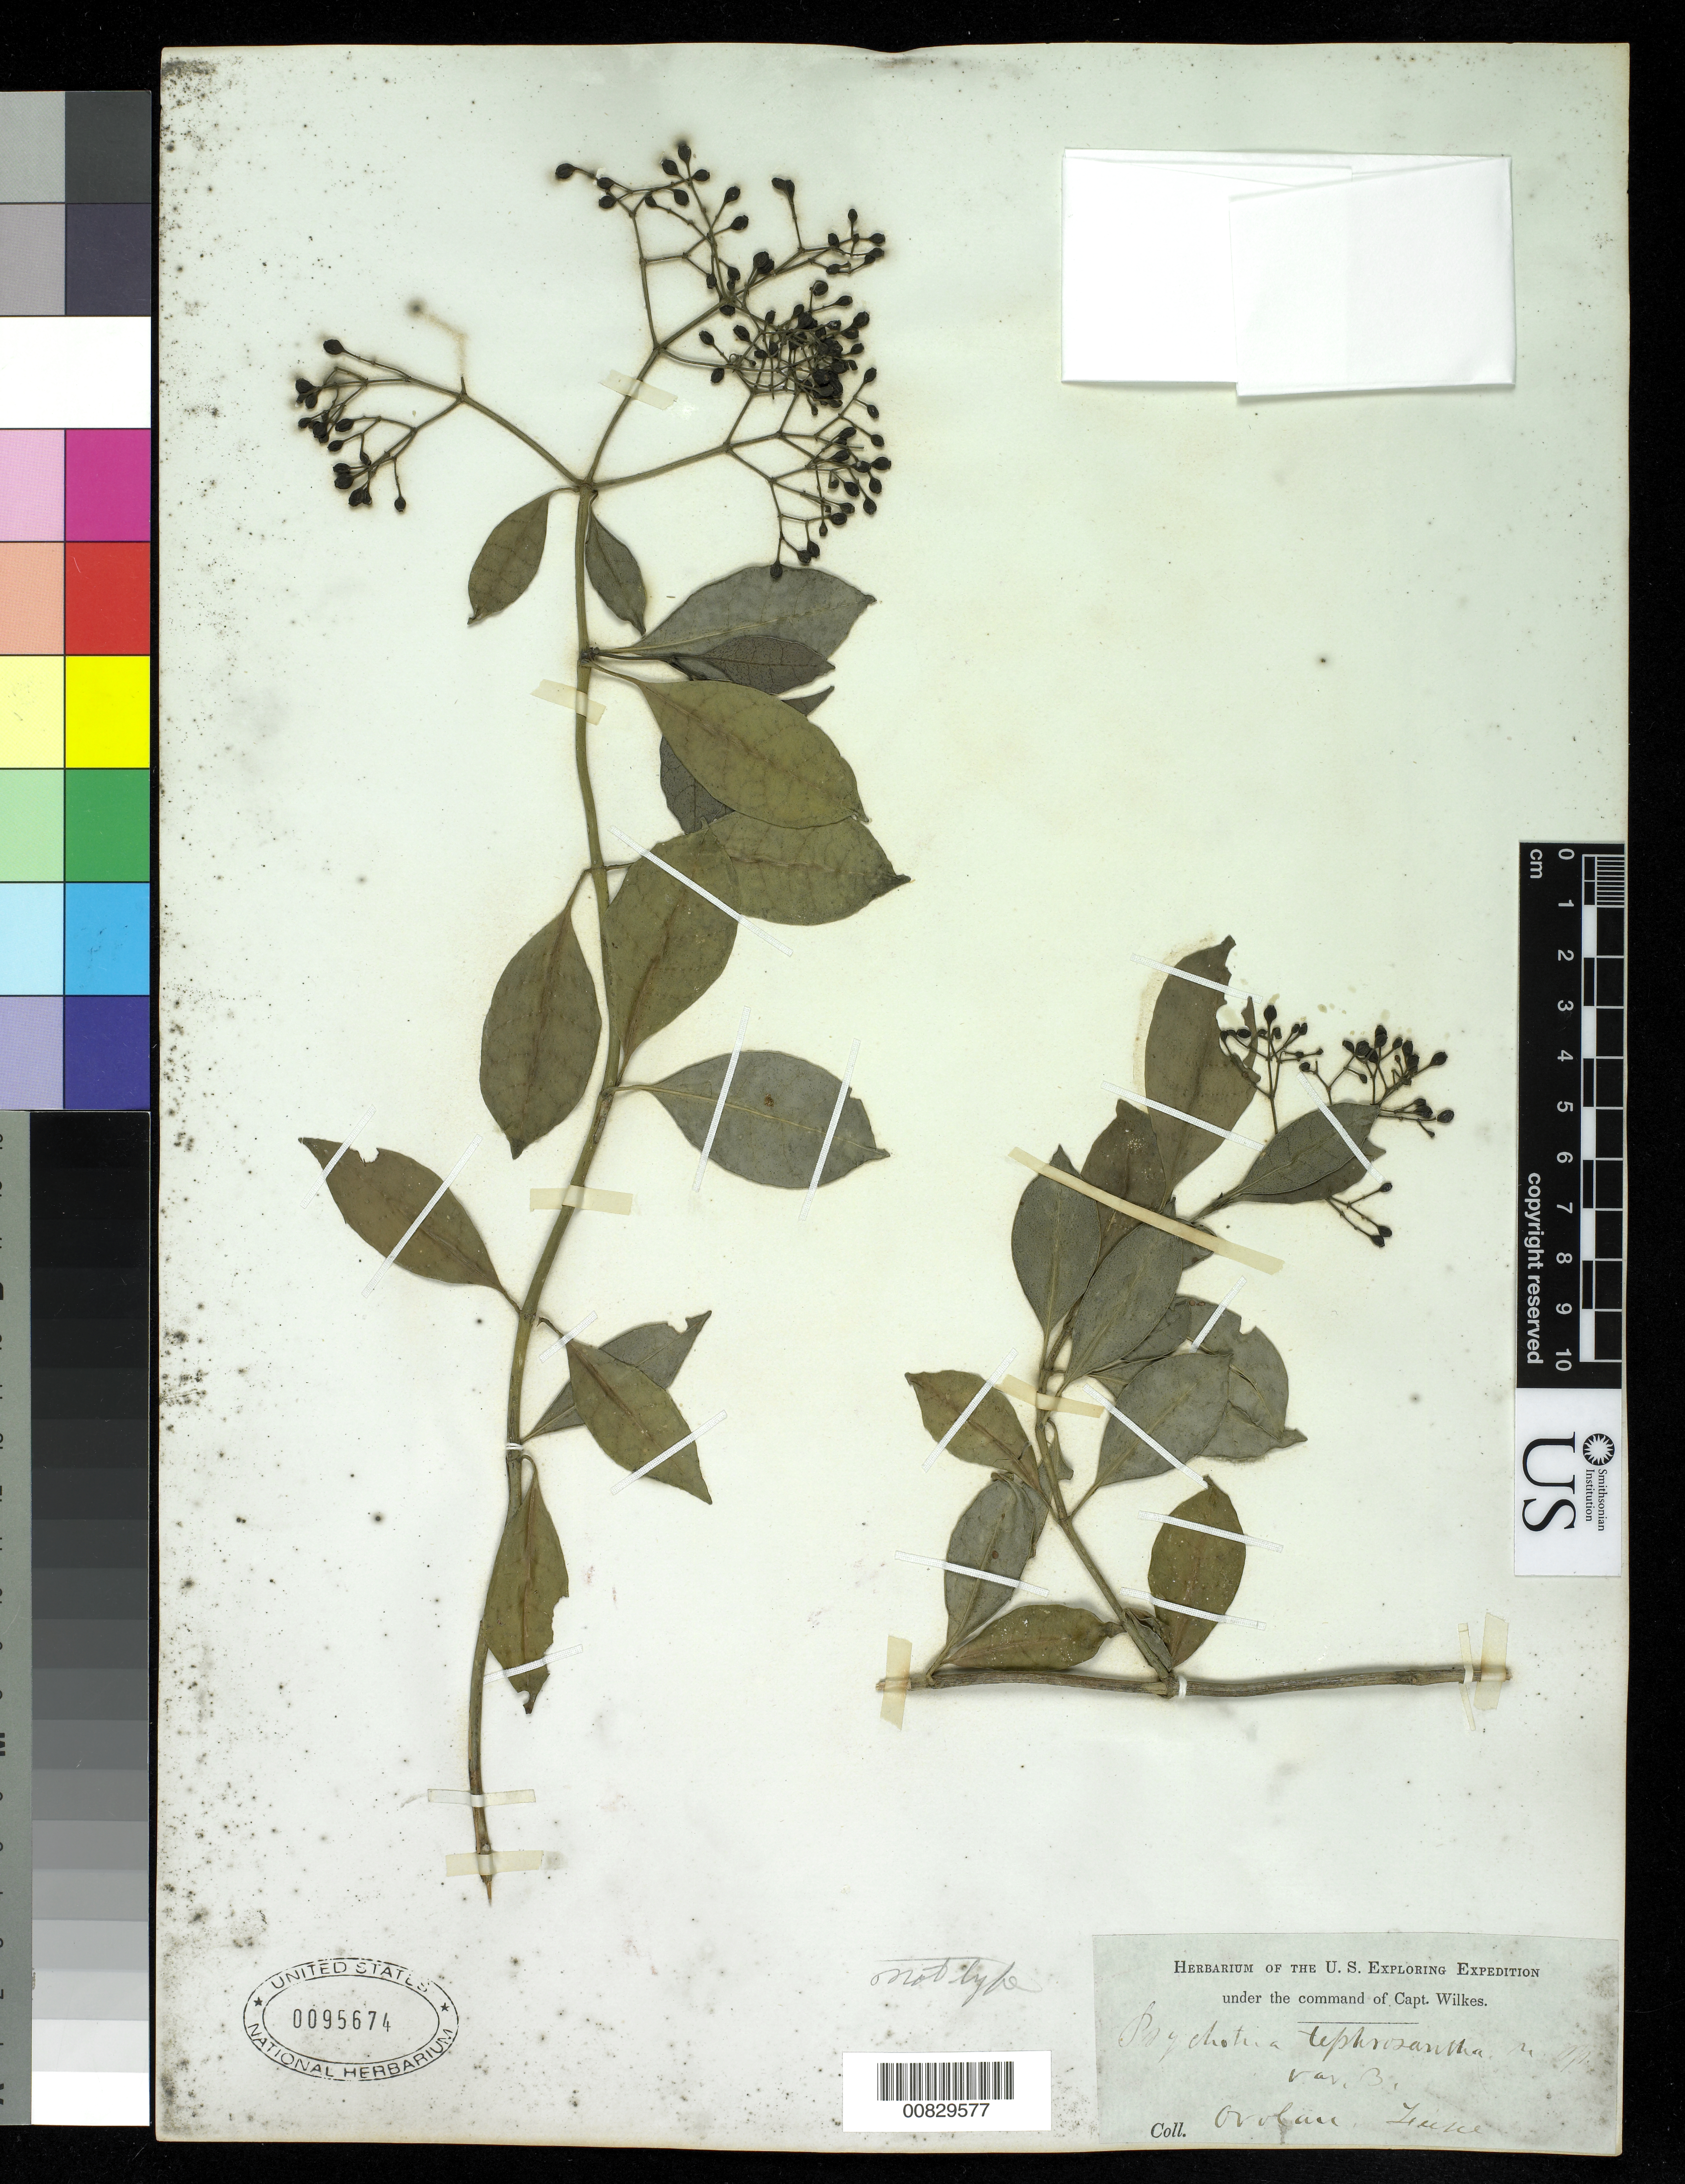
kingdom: Plantae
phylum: Tracheophyta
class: Magnoliopsida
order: Gentianales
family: Rubiaceae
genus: Psychotria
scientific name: Psychotria tephrosantha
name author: A. Gray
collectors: Wilkes Explor. Exped.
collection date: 1838/1842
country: Fiji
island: Ovalau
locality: Ovolau, Feejee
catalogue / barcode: US 95674